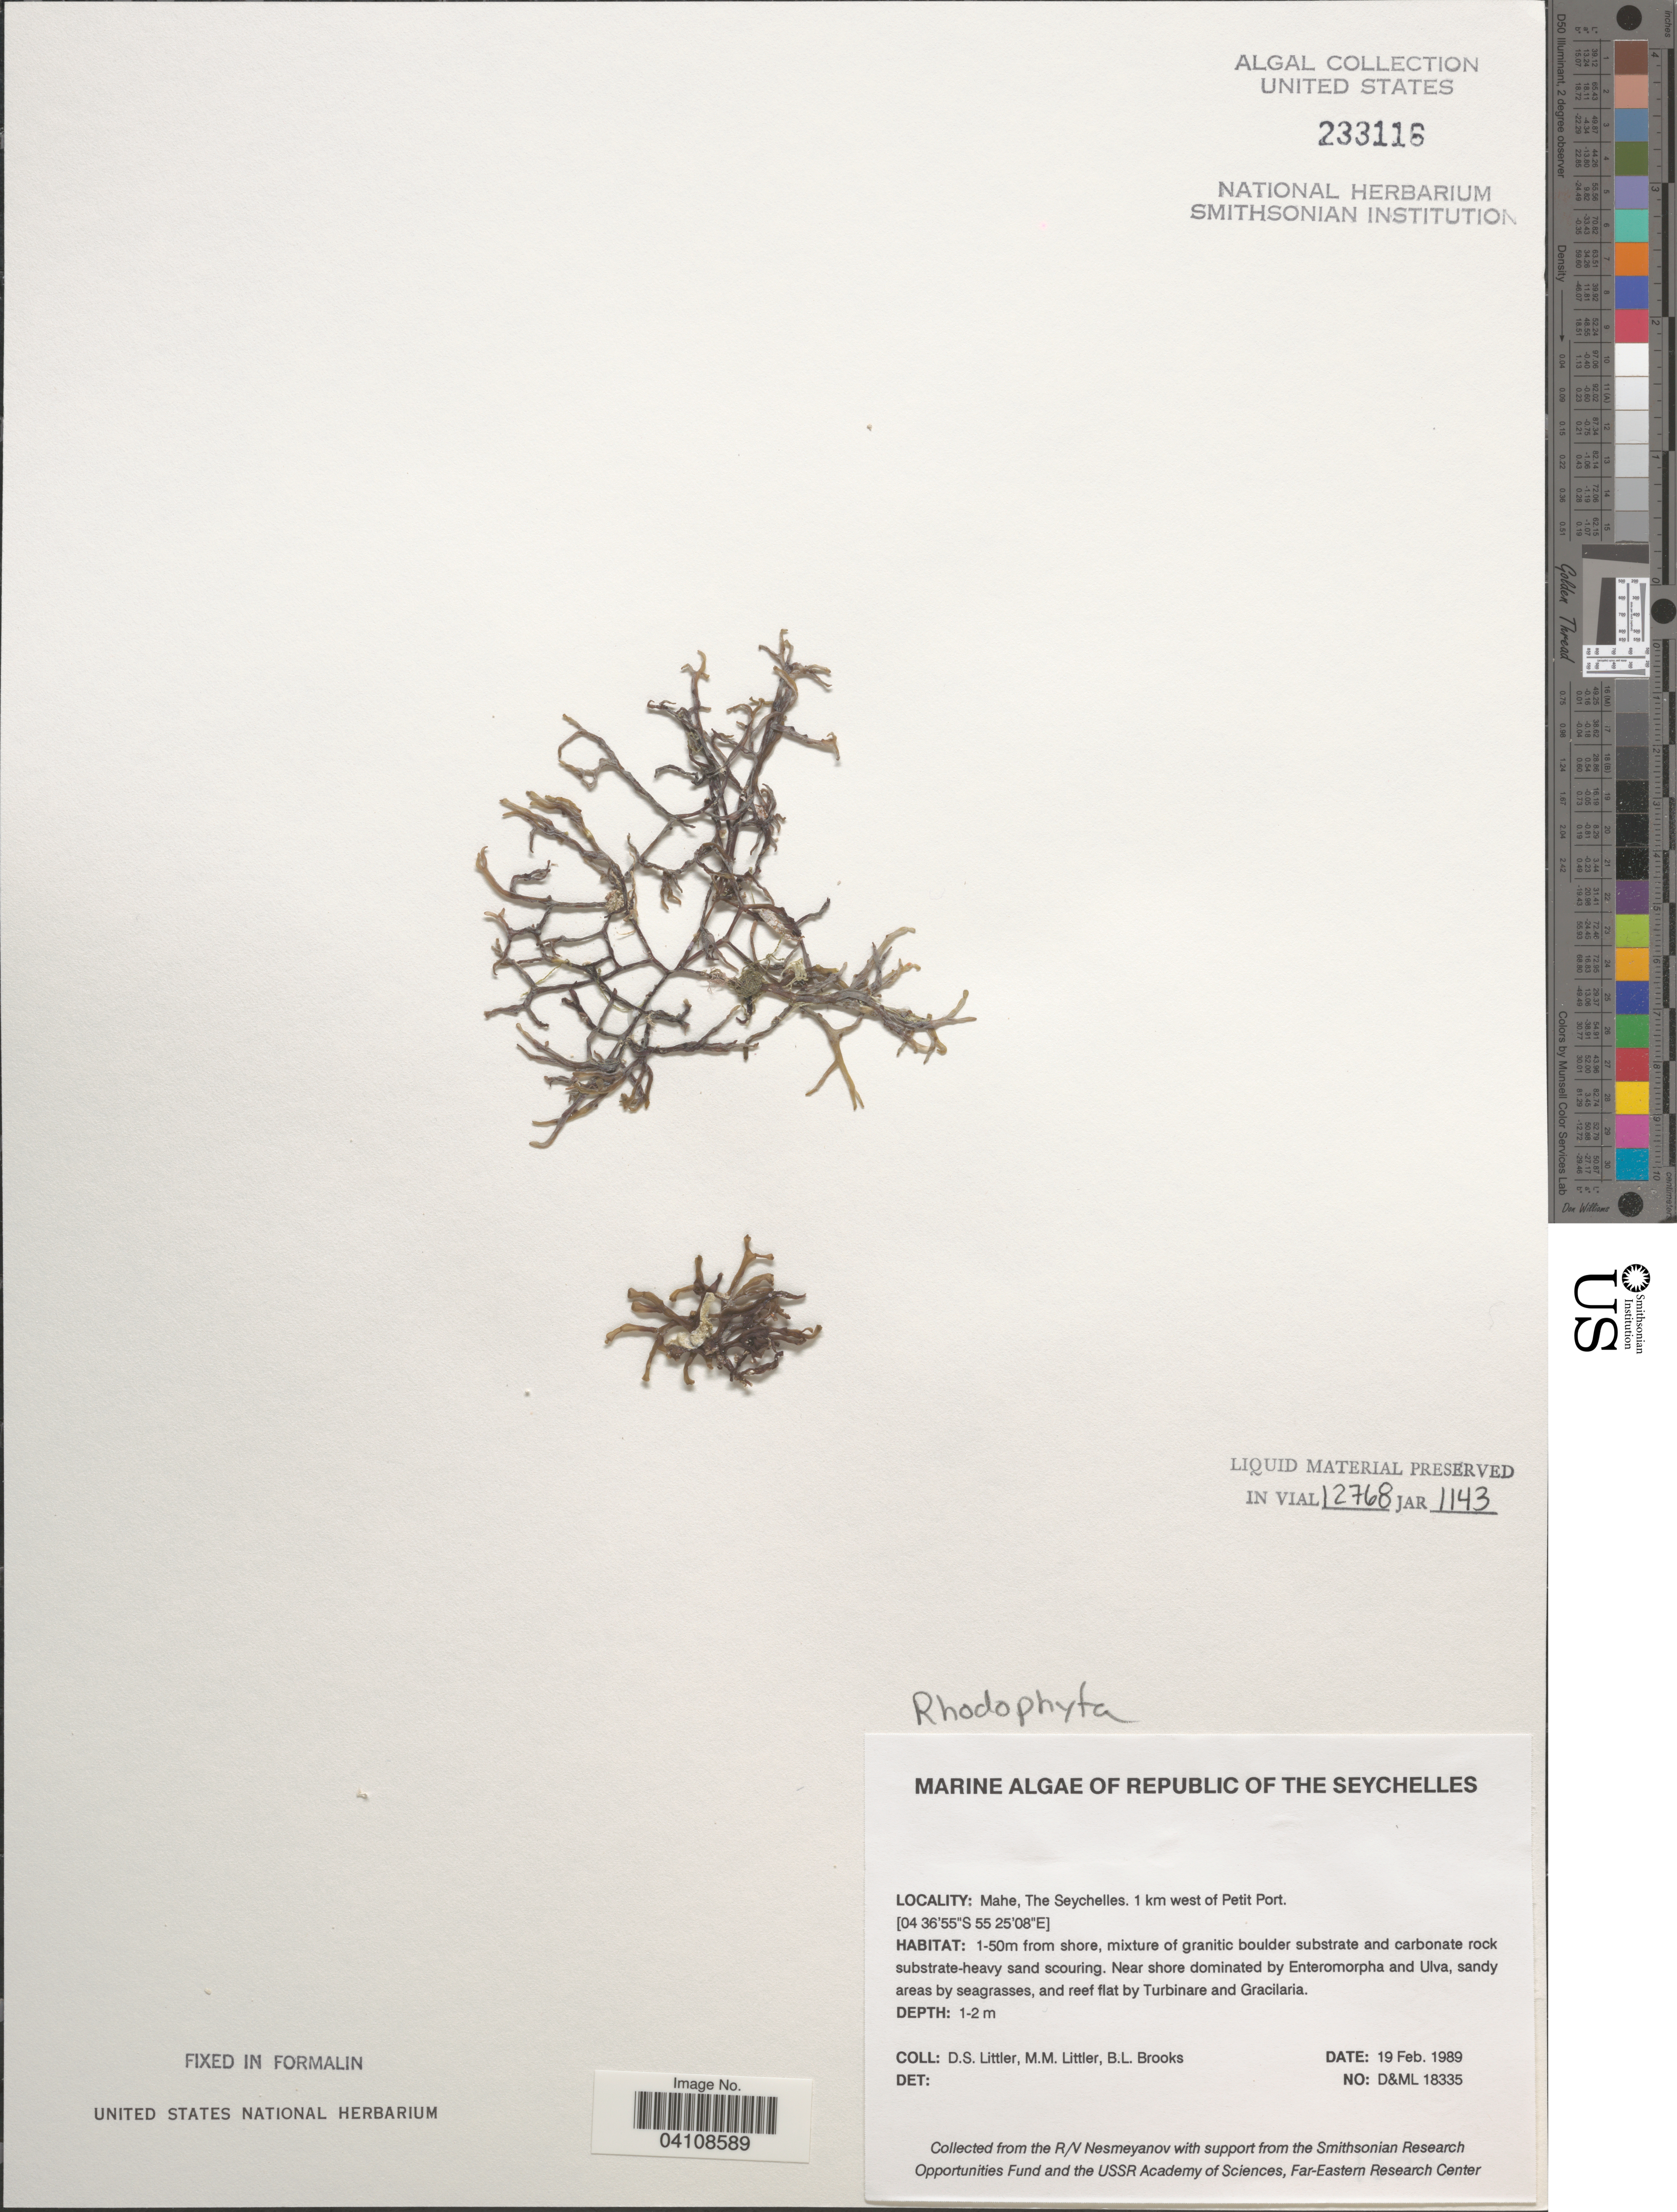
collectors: D. S. Littler & B. Brooks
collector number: D&ML18335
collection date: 1989-02-19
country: Seychelles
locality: Republic of The Seychelles. Mahe. 1 km west of Petit Port. 1-50m from shore.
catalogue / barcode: US 233116